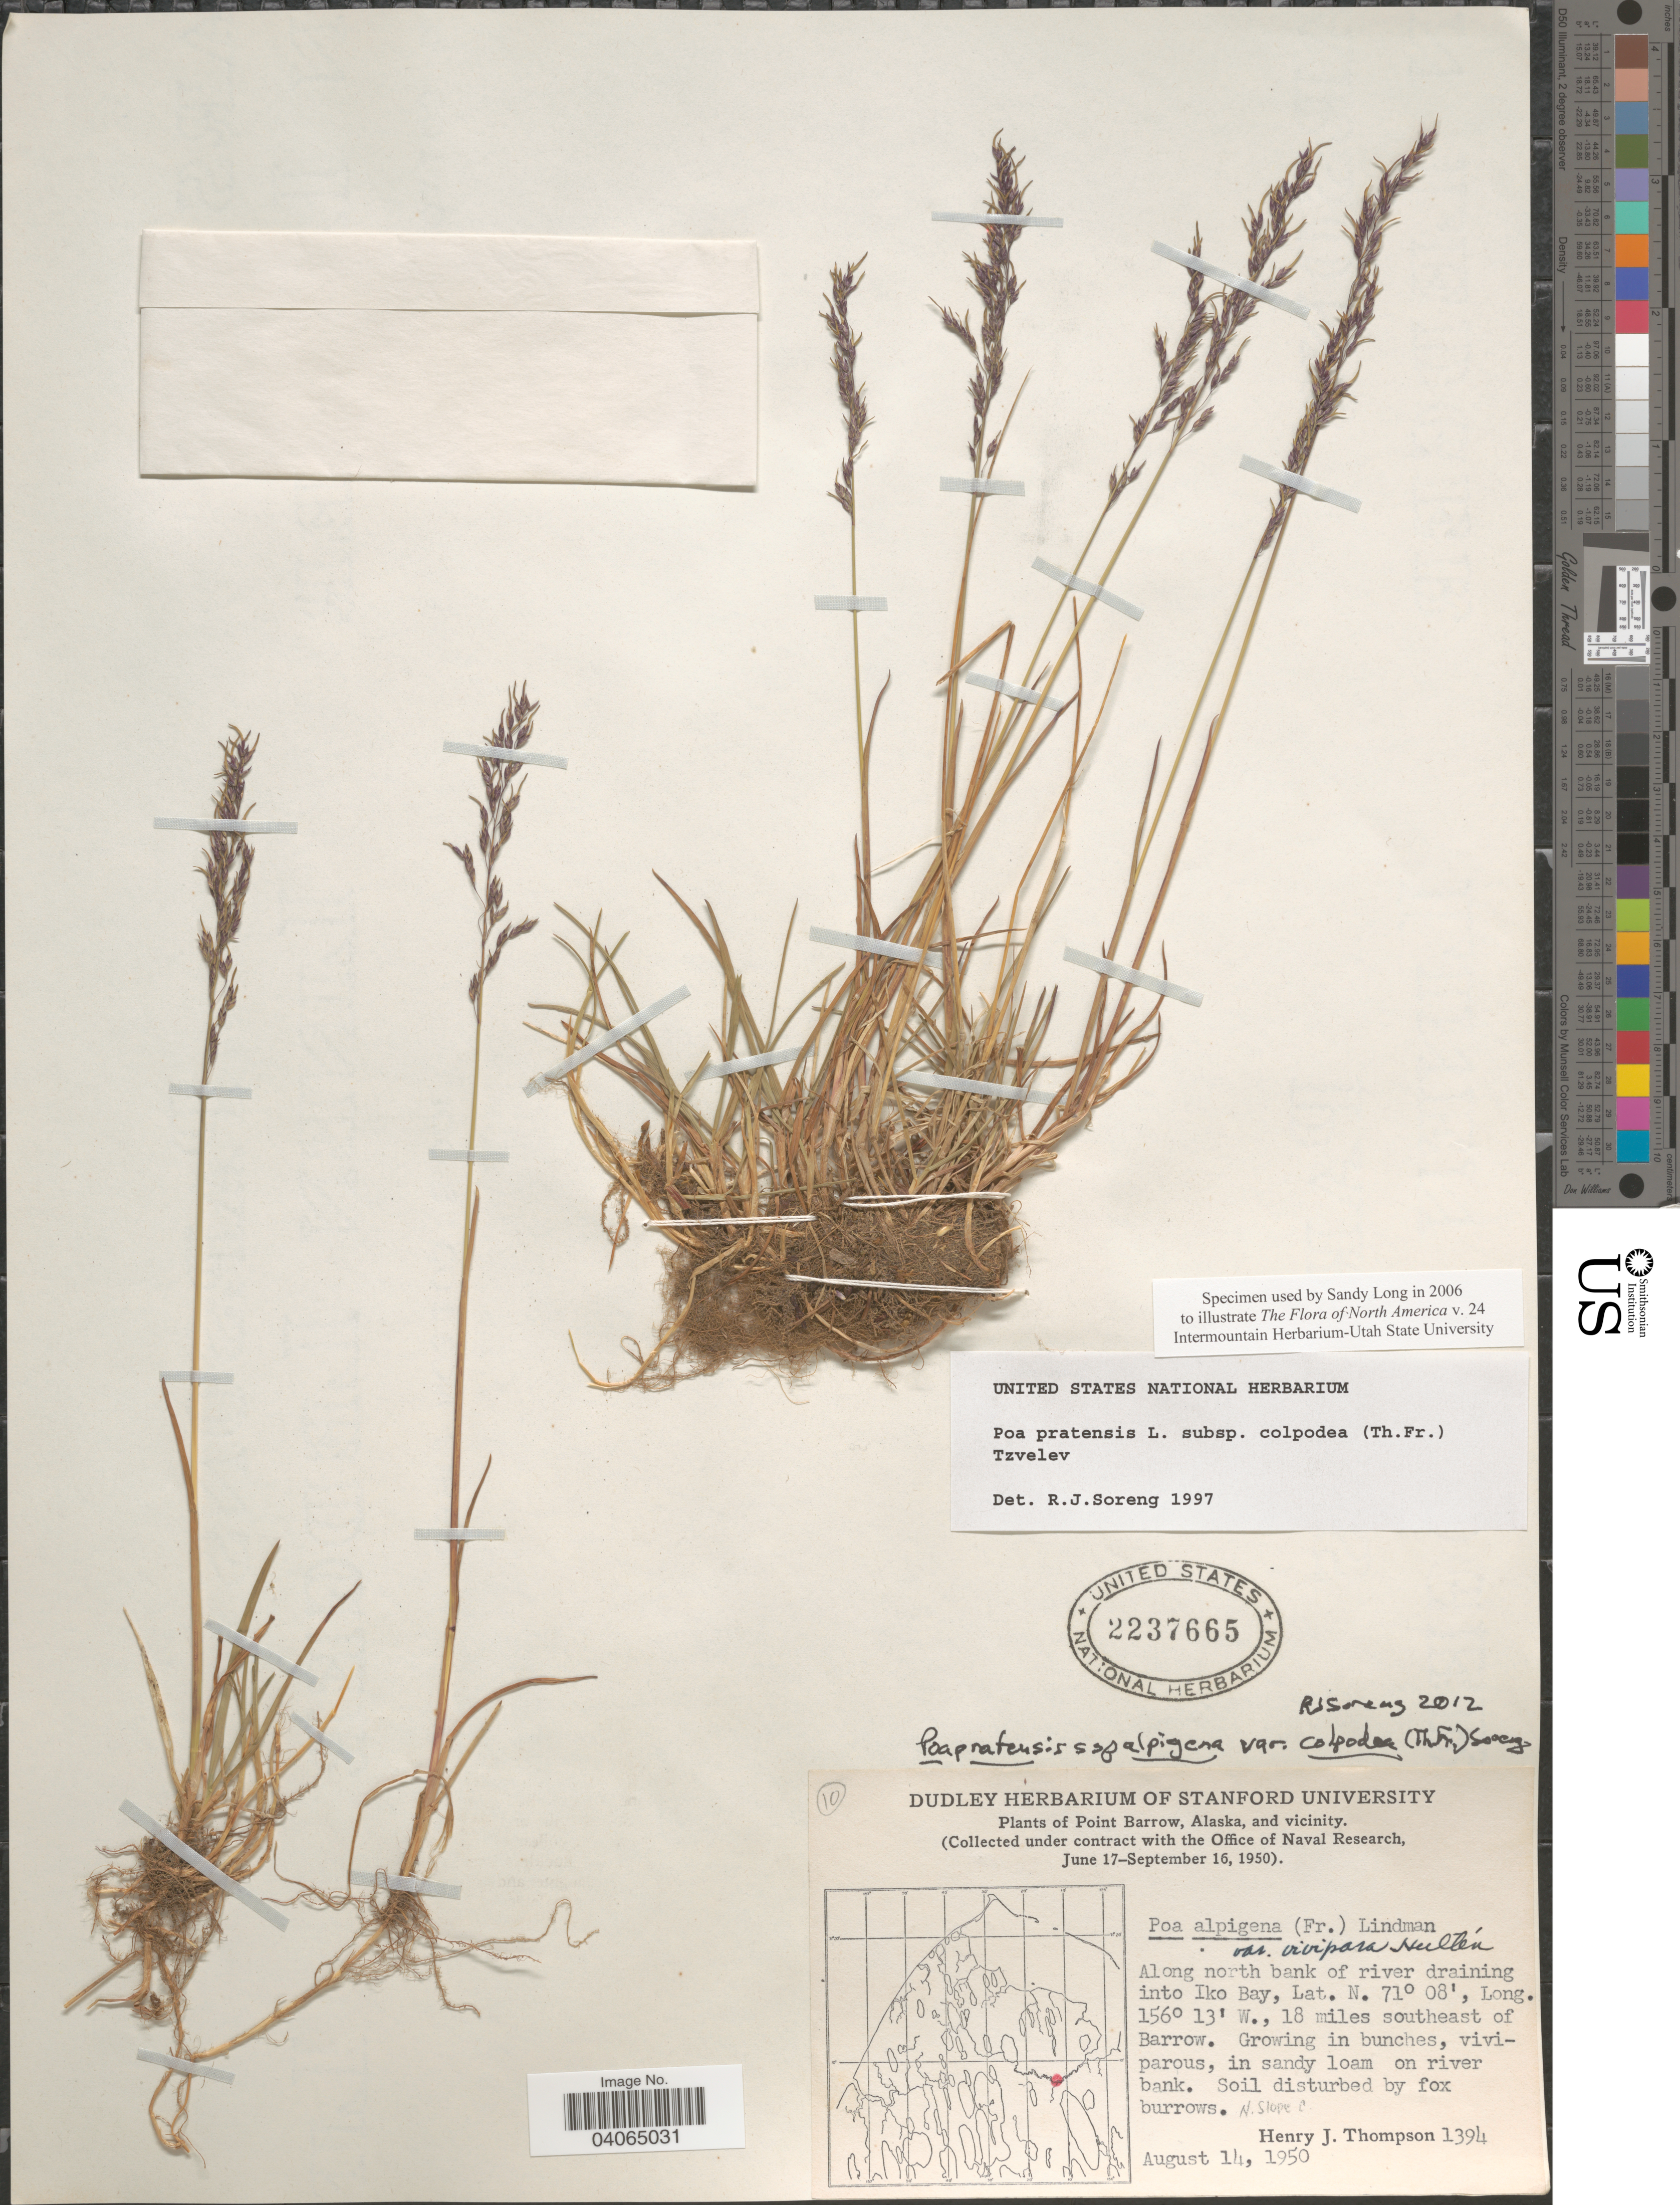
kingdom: Plantae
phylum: Tracheophyta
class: Liliopsida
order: Poales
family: Poaceae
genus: Poa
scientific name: Poa pratensis subsp. colpodea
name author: (Th. Fr.) Tzvelev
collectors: H. J. Thompson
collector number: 1394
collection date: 1950-08-14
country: United States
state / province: Alaska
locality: Point Barrow and vicinity. Along north bank of river draining into Iko Bay. 18 miles southeast of Barrow.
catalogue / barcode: US 2237665